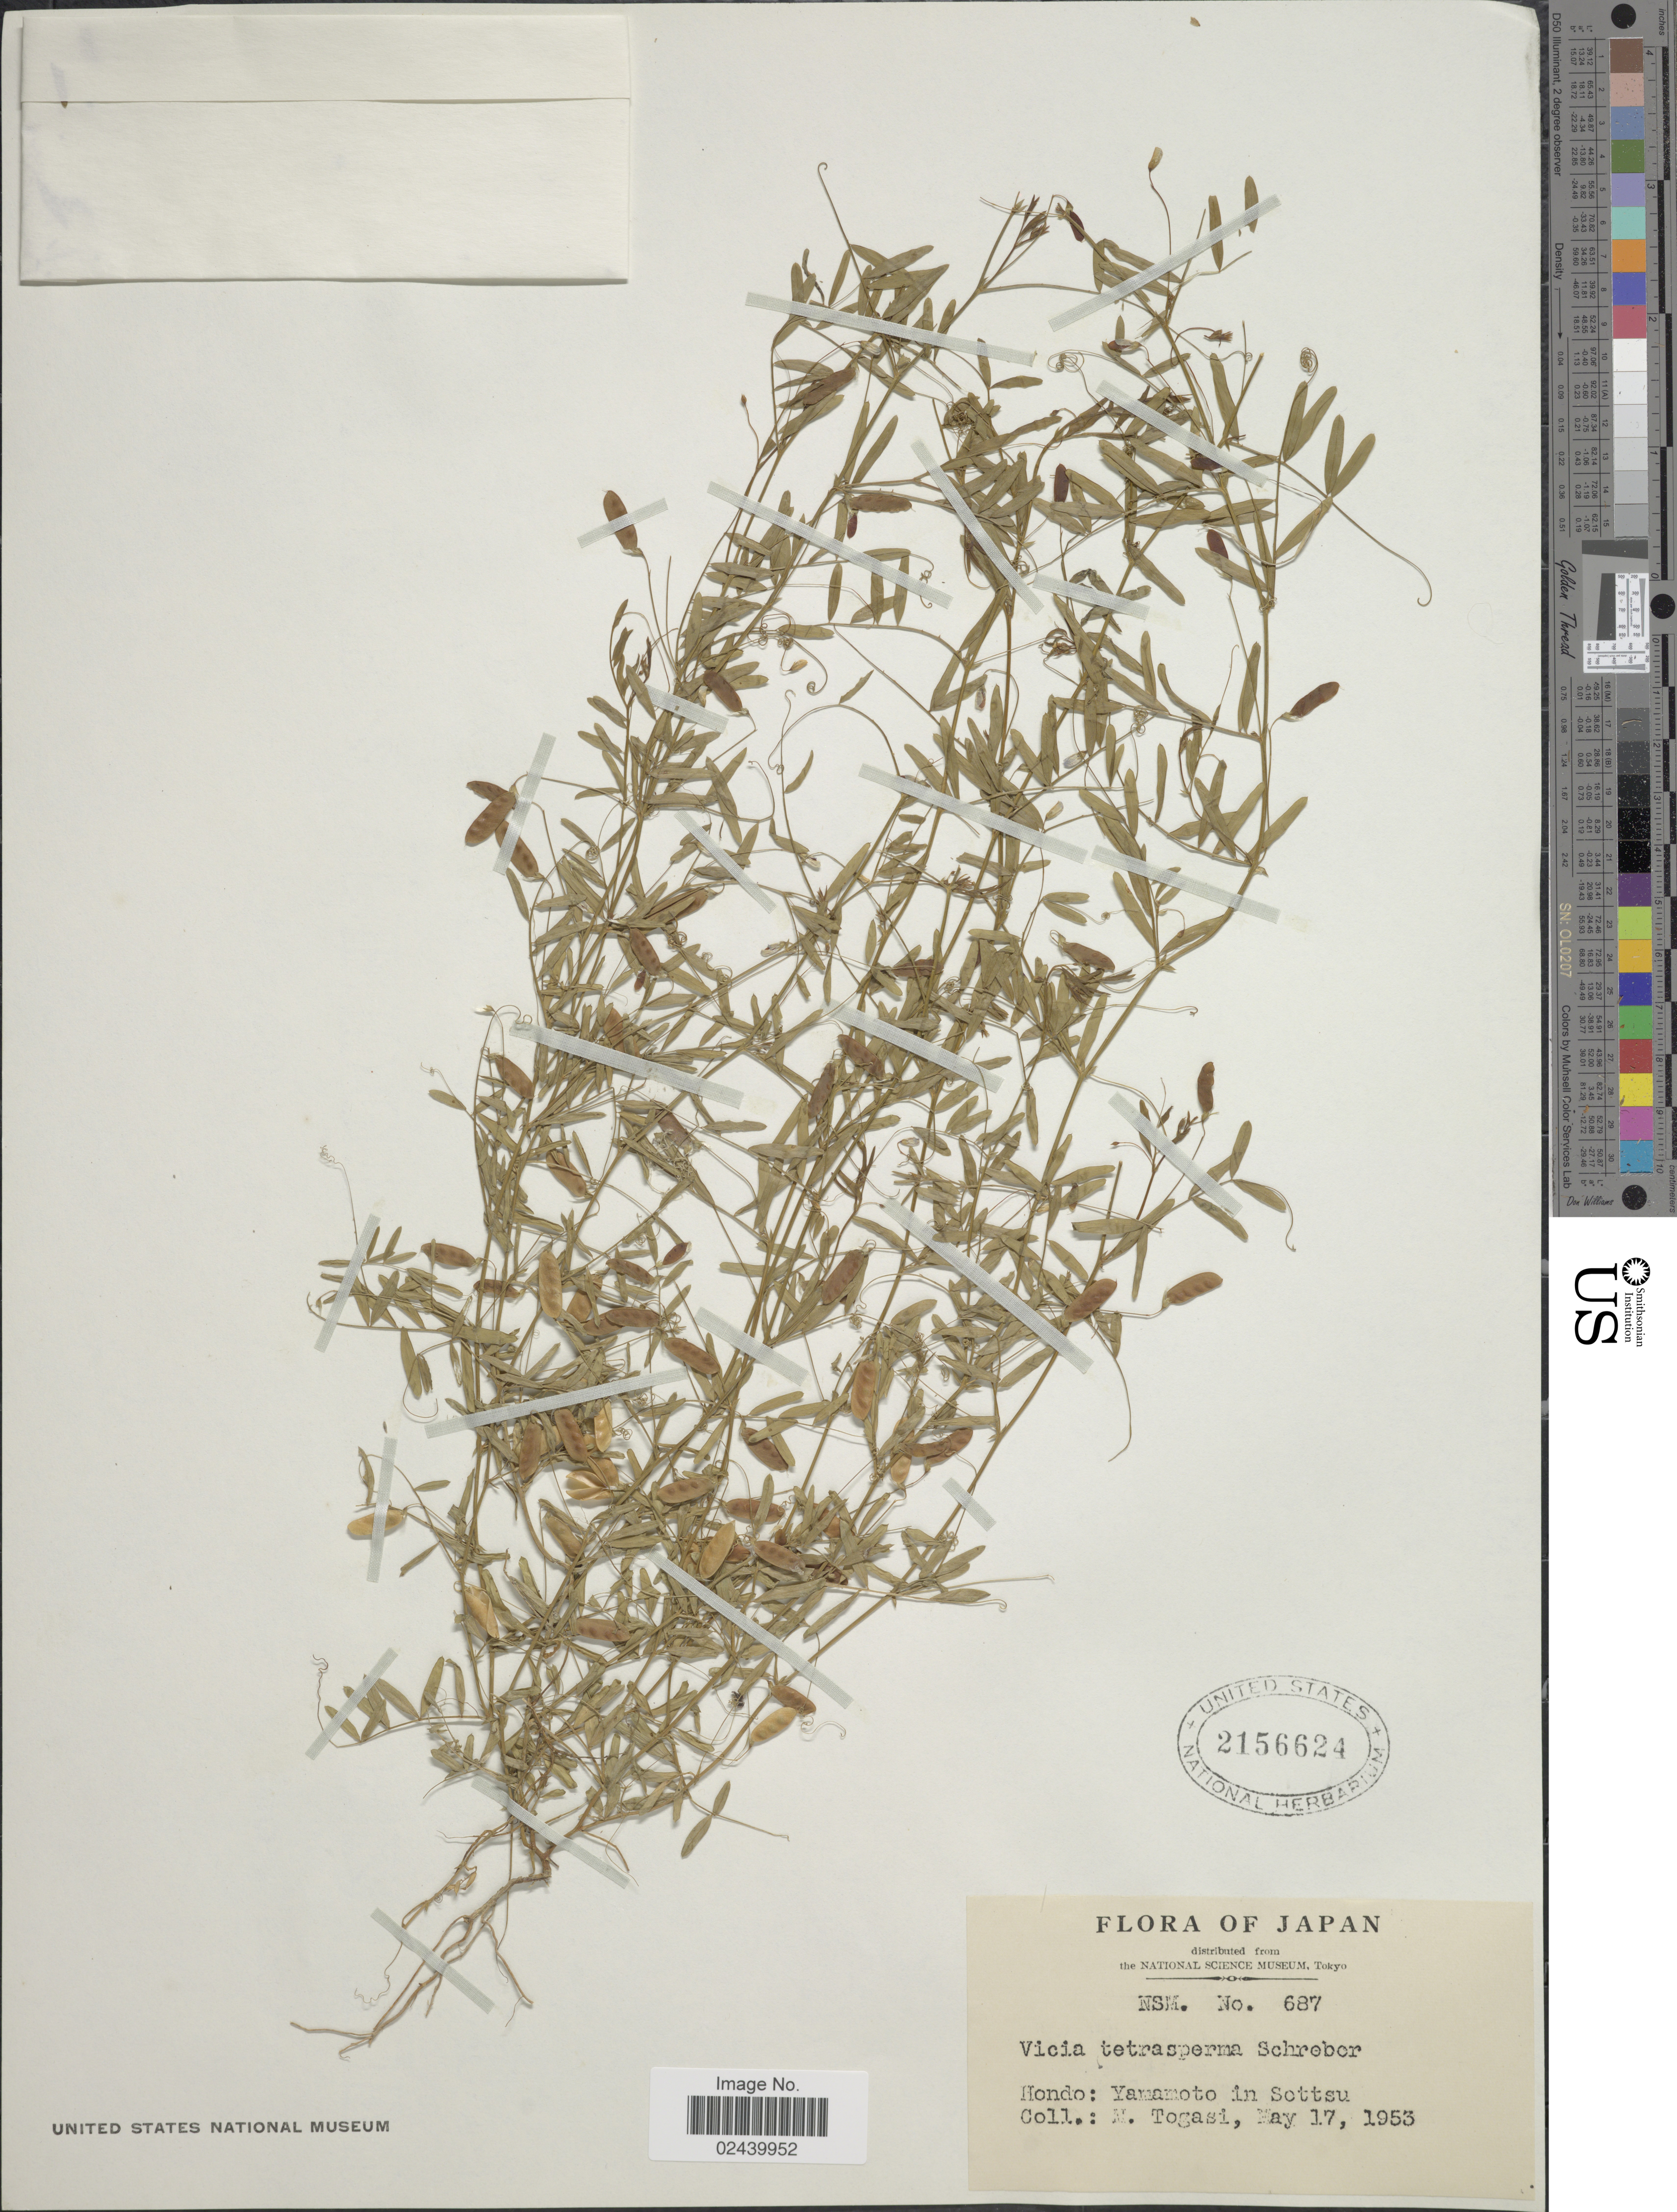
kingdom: Plantae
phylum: Tracheophyta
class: Magnoliopsida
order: Fabales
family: Fabaceae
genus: Vicia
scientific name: Vicia tetrasperma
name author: (L.) Schreb.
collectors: M. Togasi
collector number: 687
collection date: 1953-05-17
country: Japan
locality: Hondo: Yamamoto in Sottsu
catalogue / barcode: US 2156624